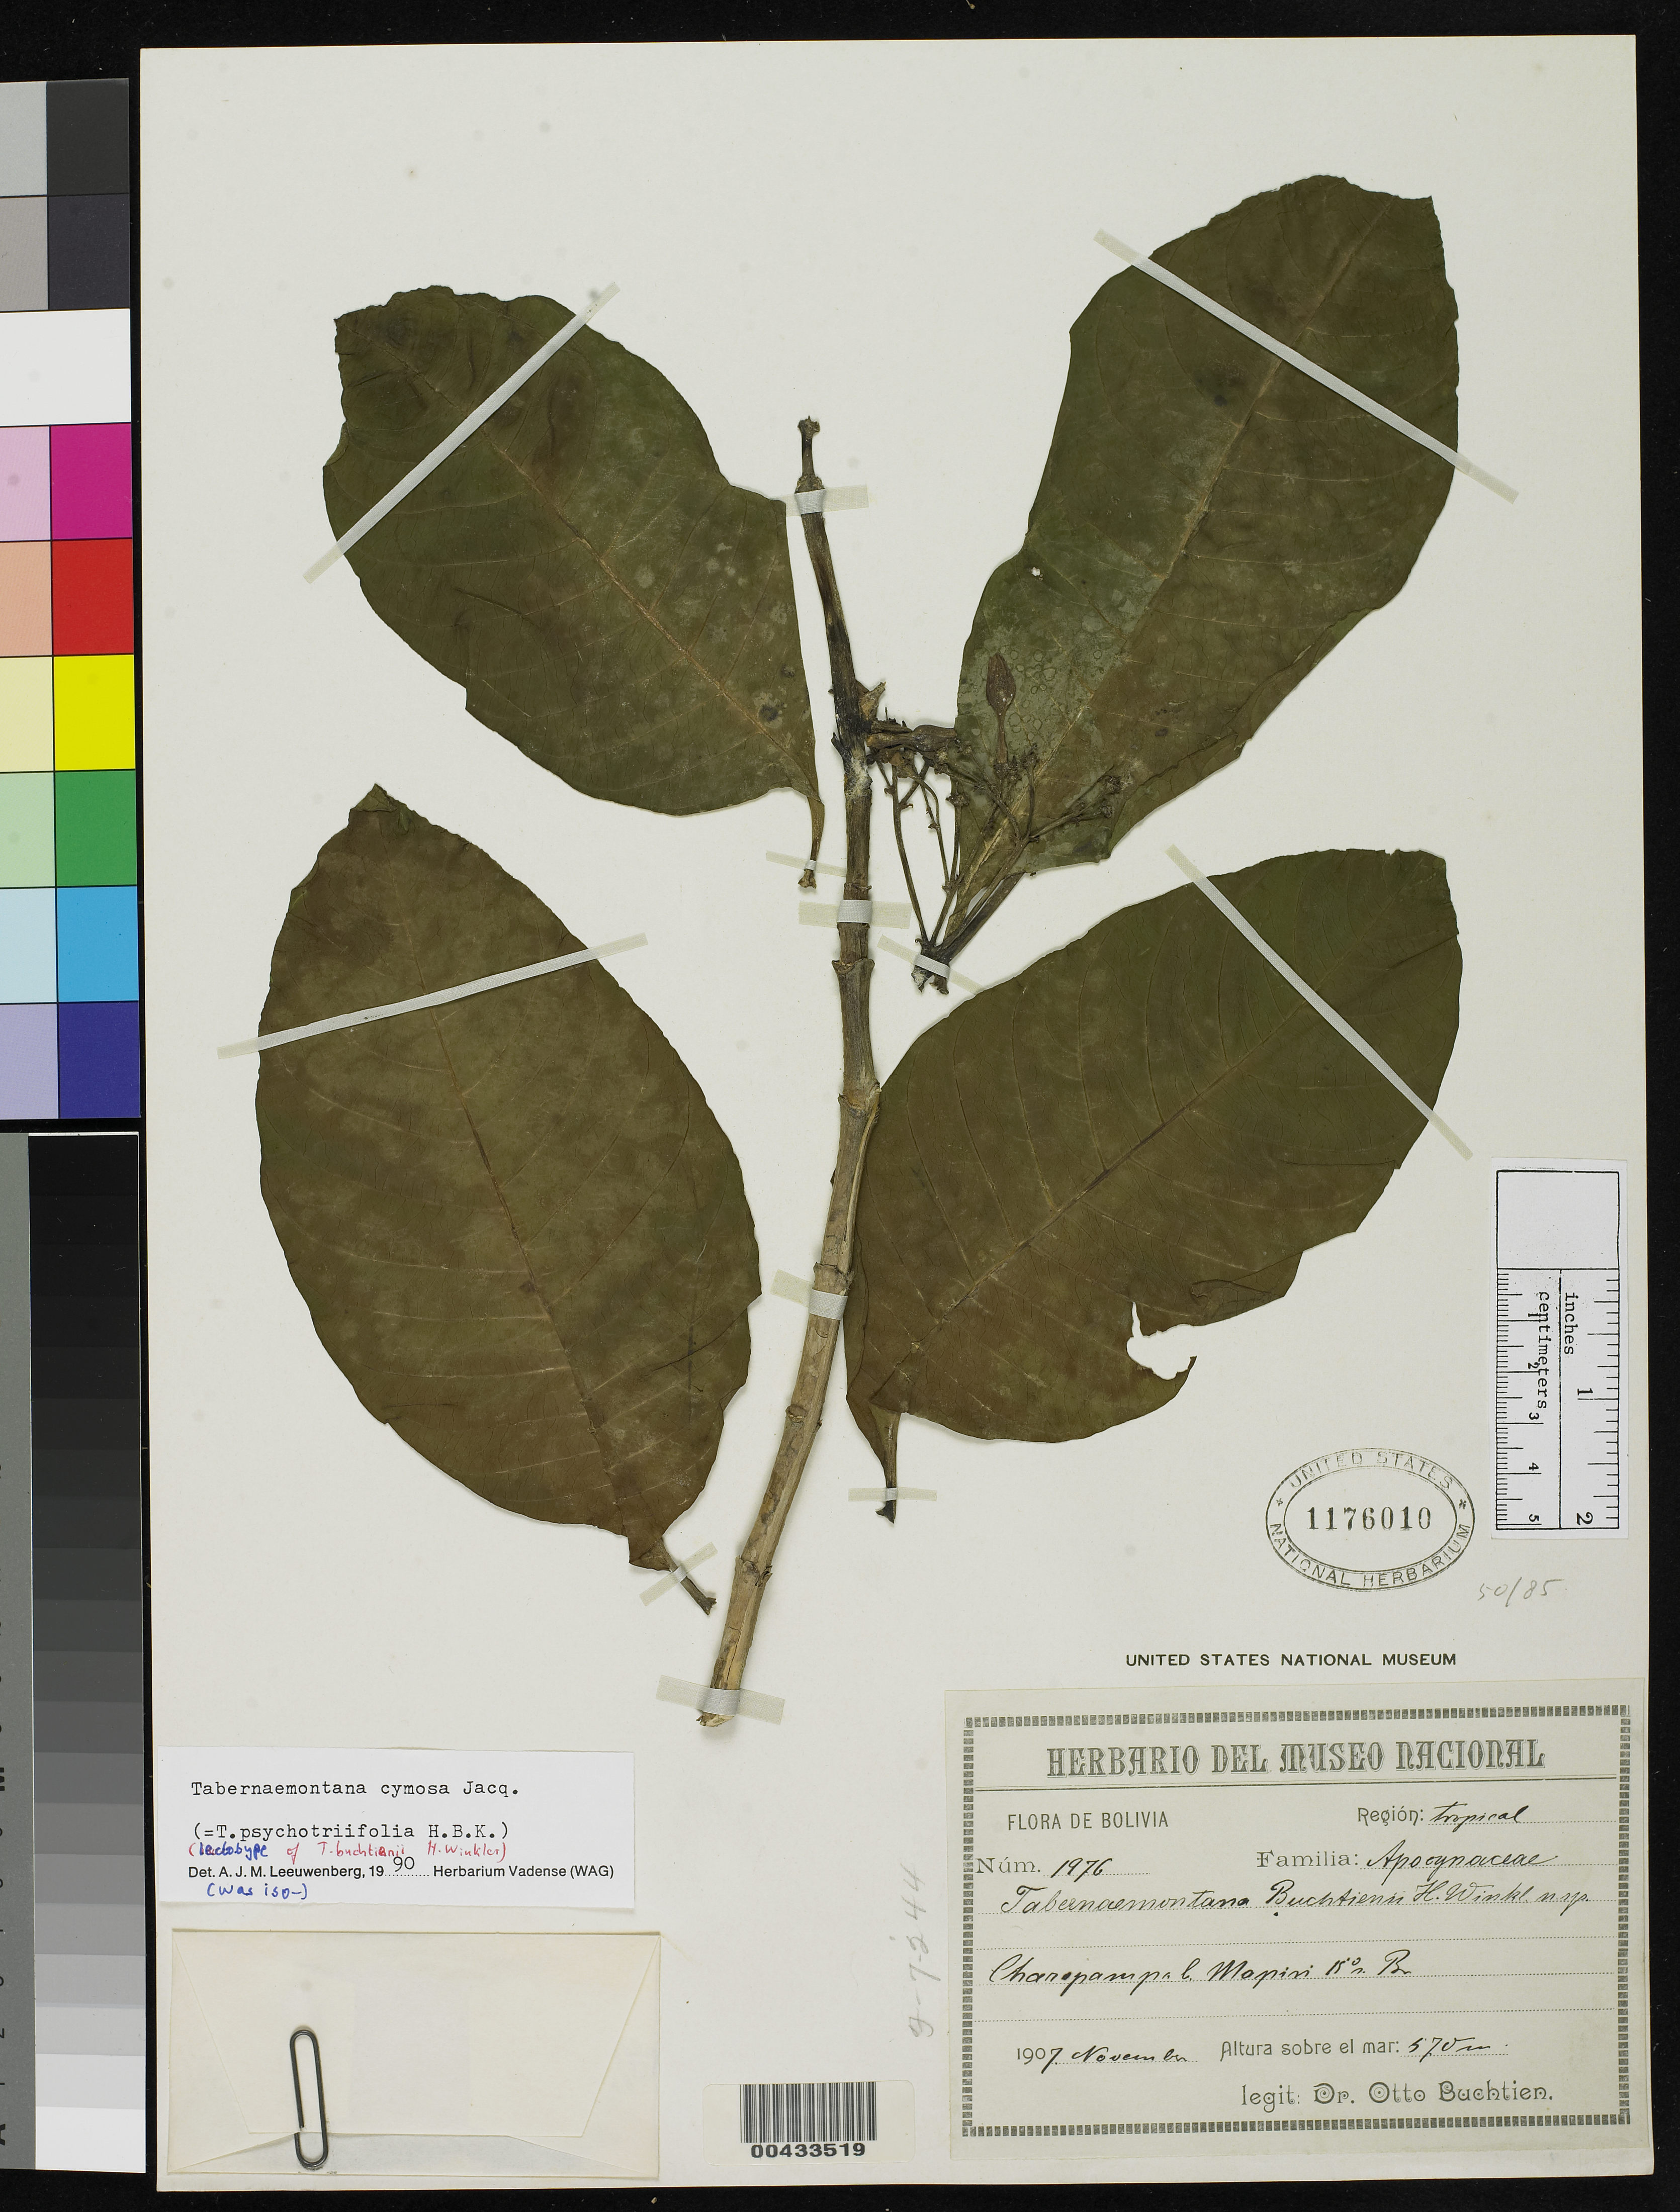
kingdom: Plantae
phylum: Tracheophyta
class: Magnoliopsida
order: Gentianales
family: Apocynaceae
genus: Tabernaemontana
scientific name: Tabernaemontana buchtienii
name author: H.J.P. Winkl.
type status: Lectotype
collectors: O. Buchtien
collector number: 1976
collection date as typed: Nov 1907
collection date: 1907-11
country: Bolivia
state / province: La Paz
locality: Mapiri.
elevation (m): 570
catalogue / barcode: US 1176010